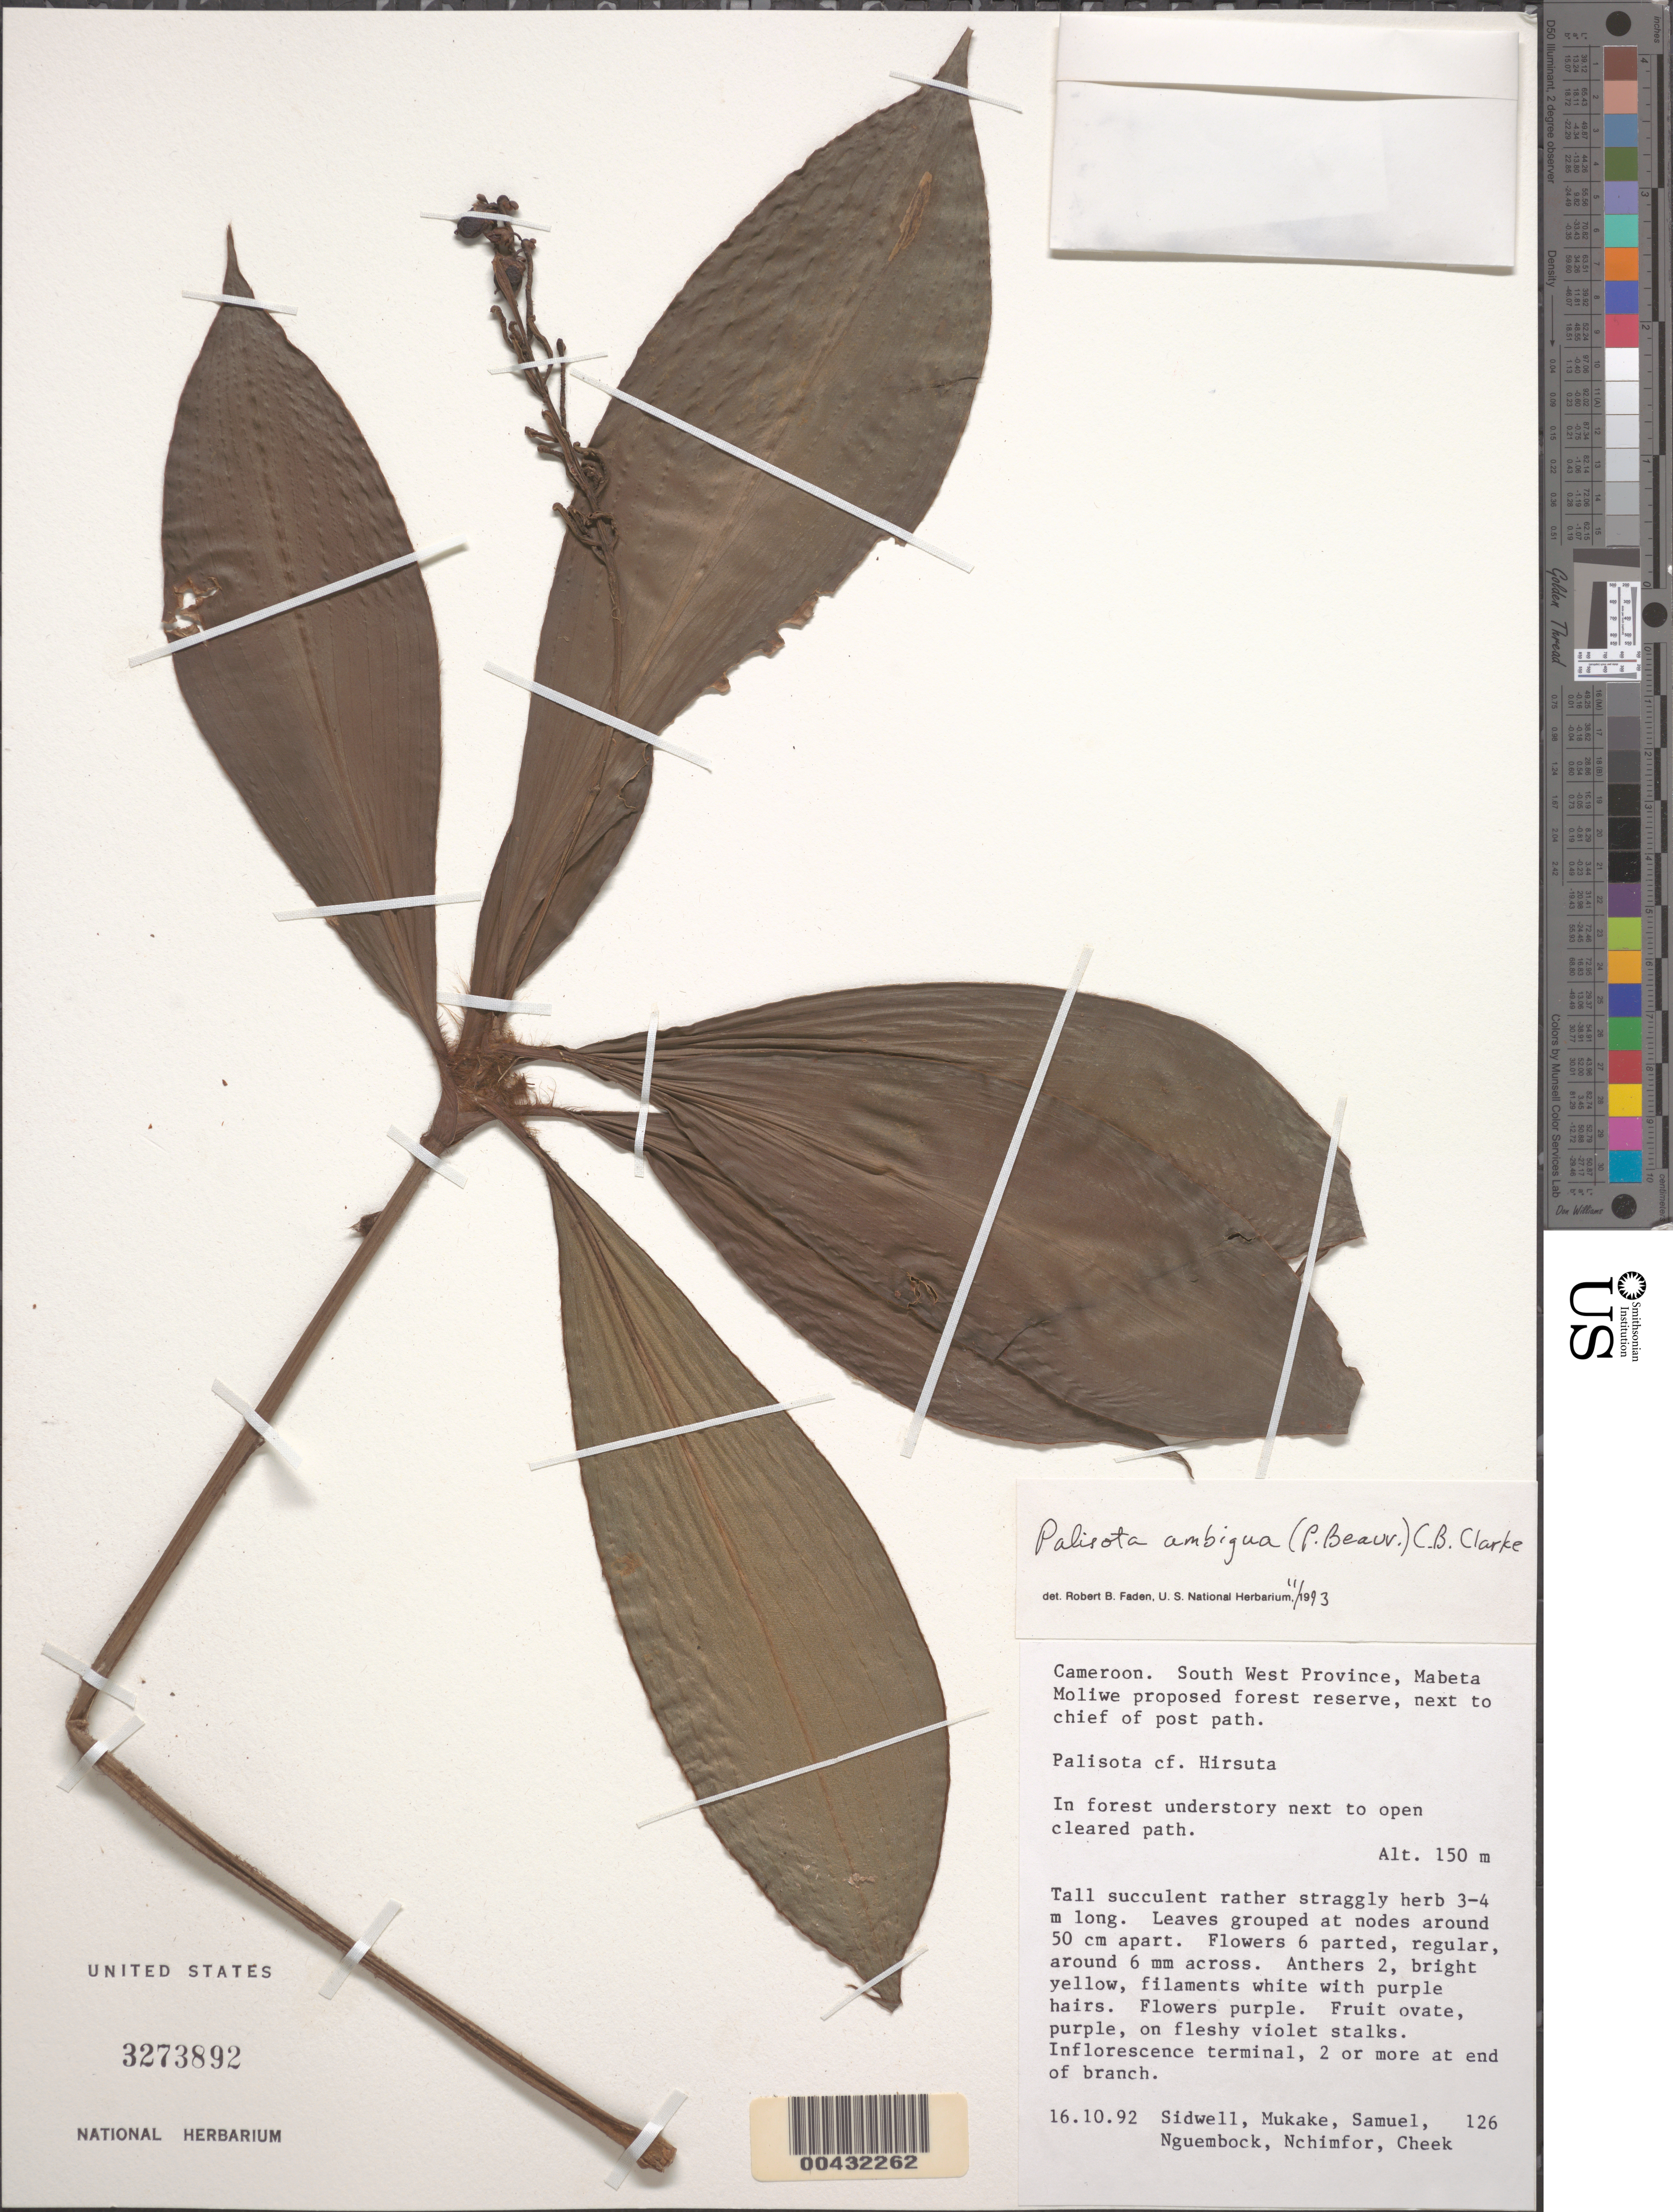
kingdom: Plantae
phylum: Tracheophyta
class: Liliopsida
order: Commelinales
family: Commelinaceae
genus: Palisota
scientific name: Palisota ambigua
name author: (P. Beauv.) C.B. Clarke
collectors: -. Sidwell, -. Mukake, -. Samuel, -. Nguembock, -. Nchimfor & -. Cheek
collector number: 126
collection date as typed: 16 Oct 1992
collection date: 1992-10-16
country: Cameroon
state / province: Sud-Ouest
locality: Mabeta moliwe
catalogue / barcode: US 3273892